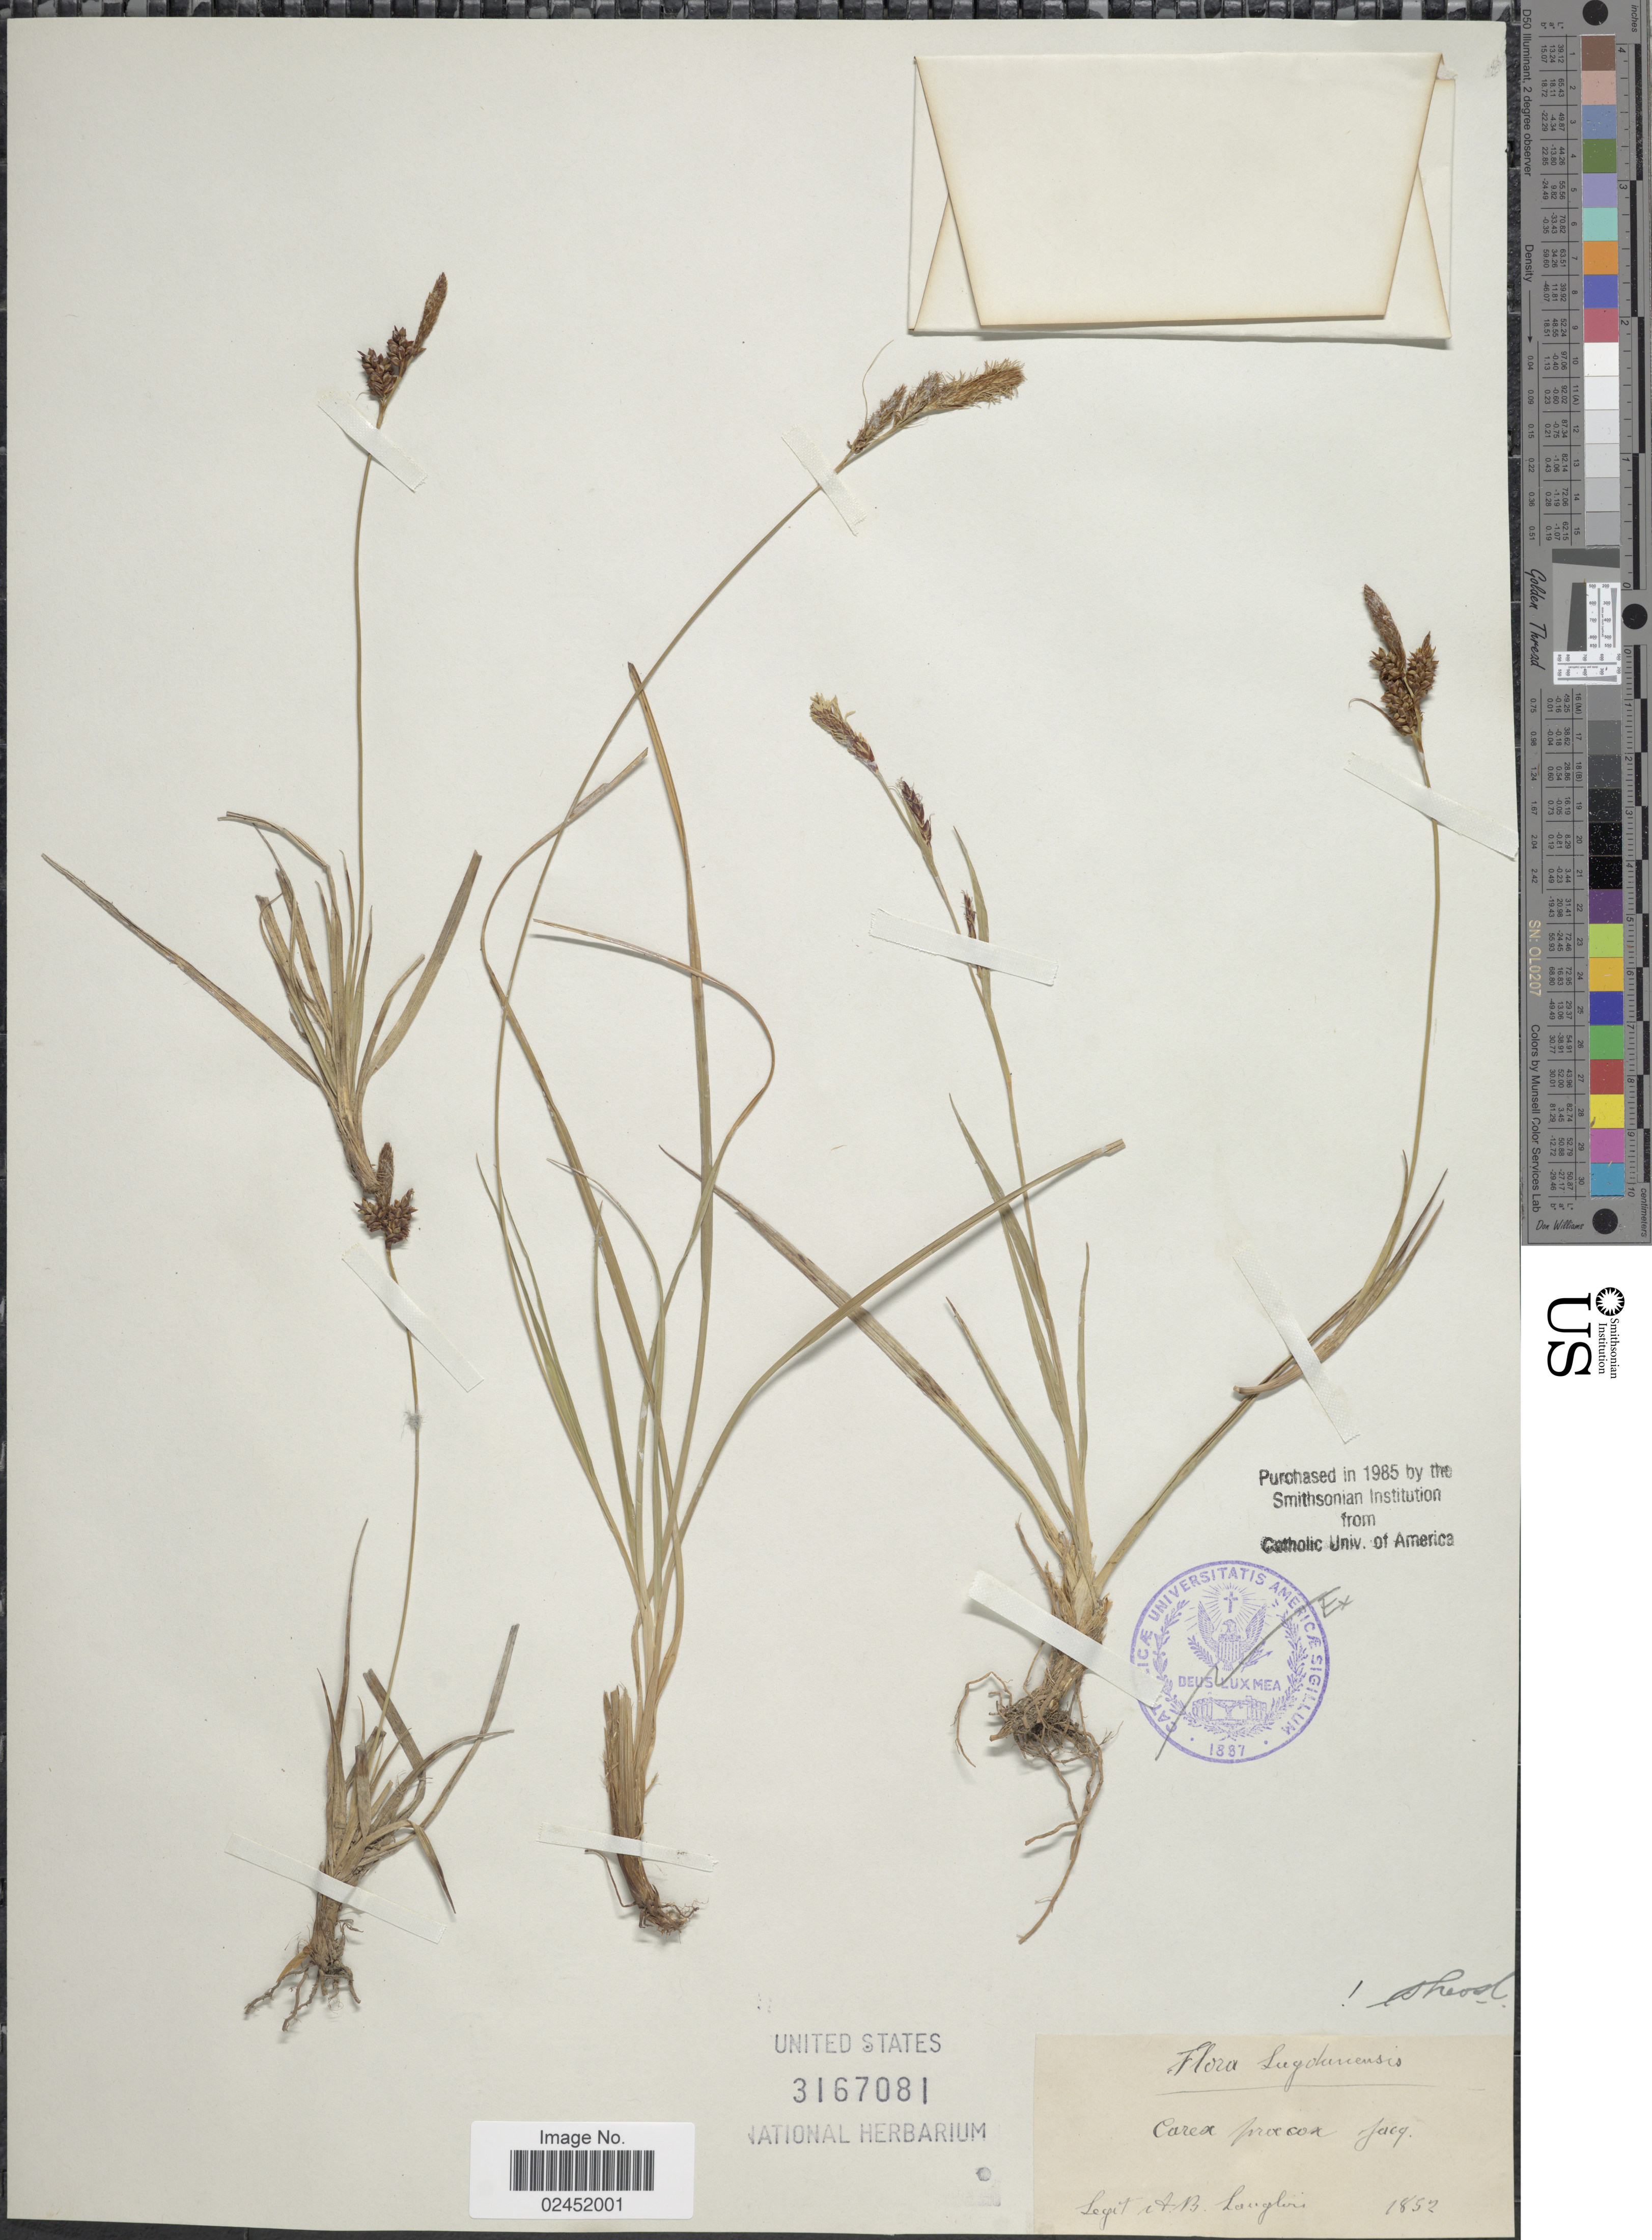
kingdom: Plantae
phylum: Tracheophyta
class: Liliopsida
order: Poales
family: Cyperaceae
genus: Carex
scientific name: Carex praecox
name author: Schreb.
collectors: A. Langlois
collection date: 1852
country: France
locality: Lugdunensis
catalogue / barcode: US 3167081